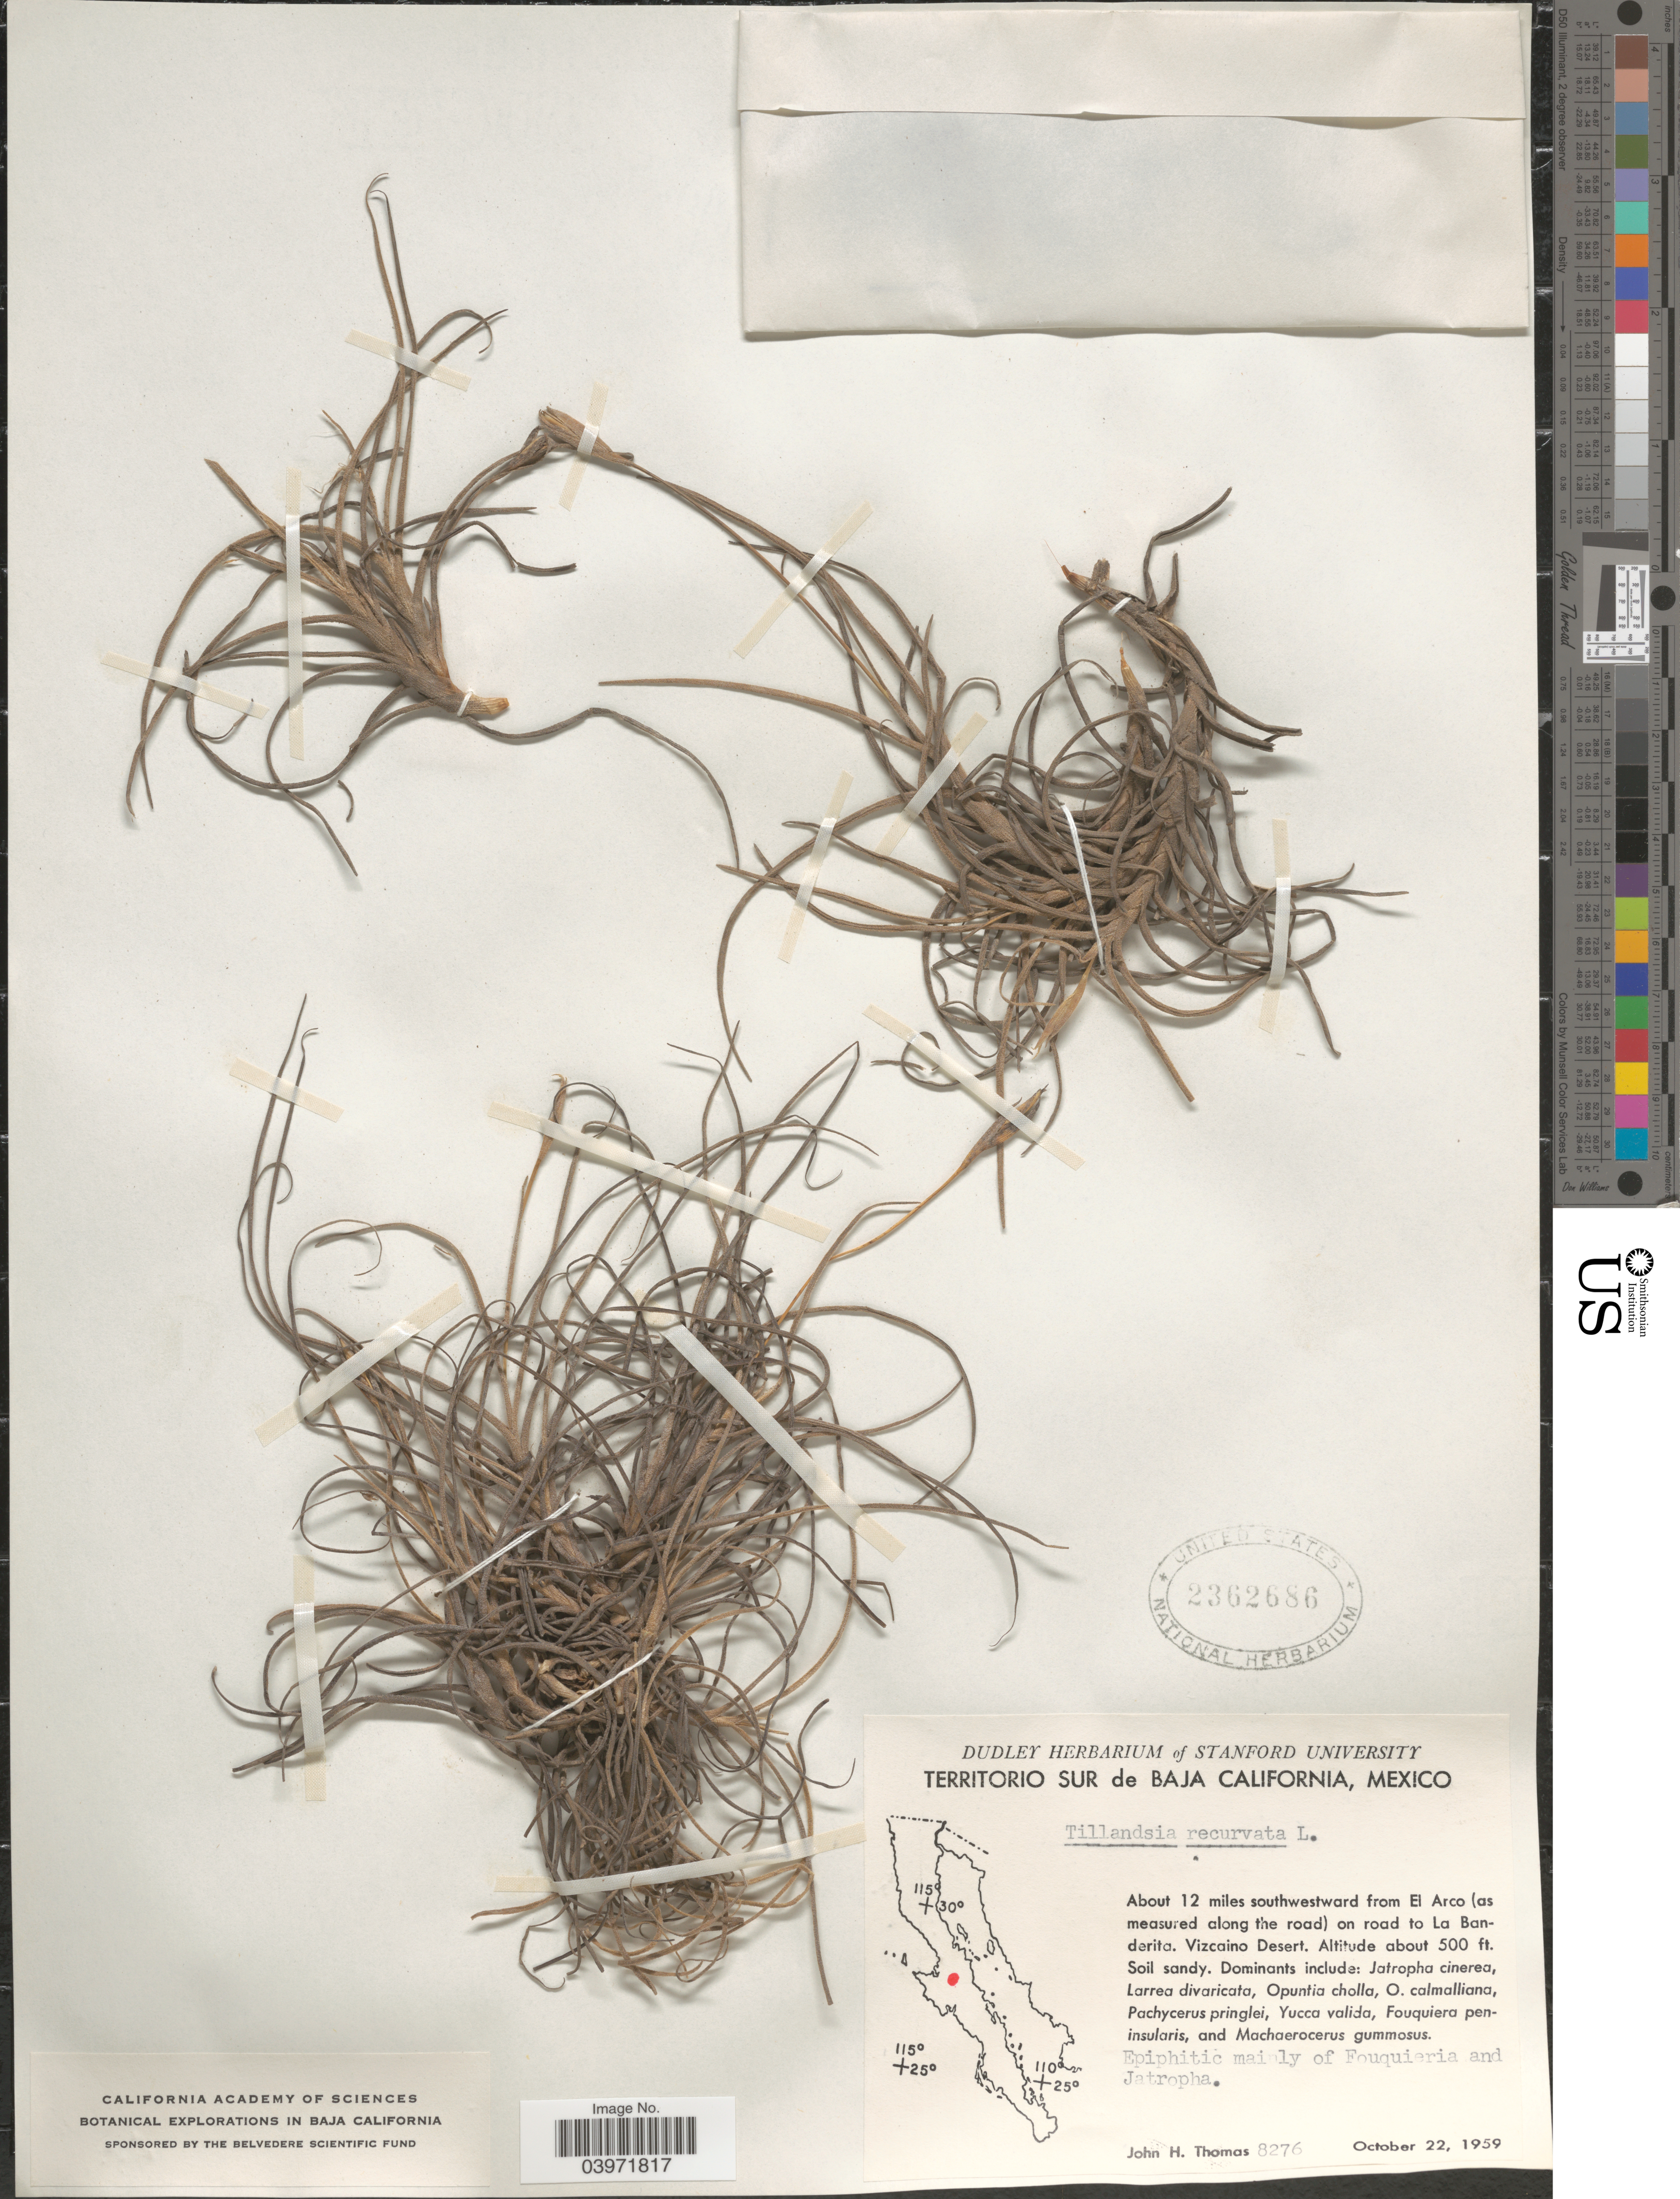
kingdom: Plantae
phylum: Tracheophyta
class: Liliopsida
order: Poales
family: Bromeliaceae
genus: Tillandsia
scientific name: Tillandsia recurvata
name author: L.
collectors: J. H. Thomas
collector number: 8276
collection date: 1959-10-22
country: Mexico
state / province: Baja California Sur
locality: About 12 miles southwestward from El Arco (as measured along the road) on road to La Banderita.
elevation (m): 152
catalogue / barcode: US 2362686